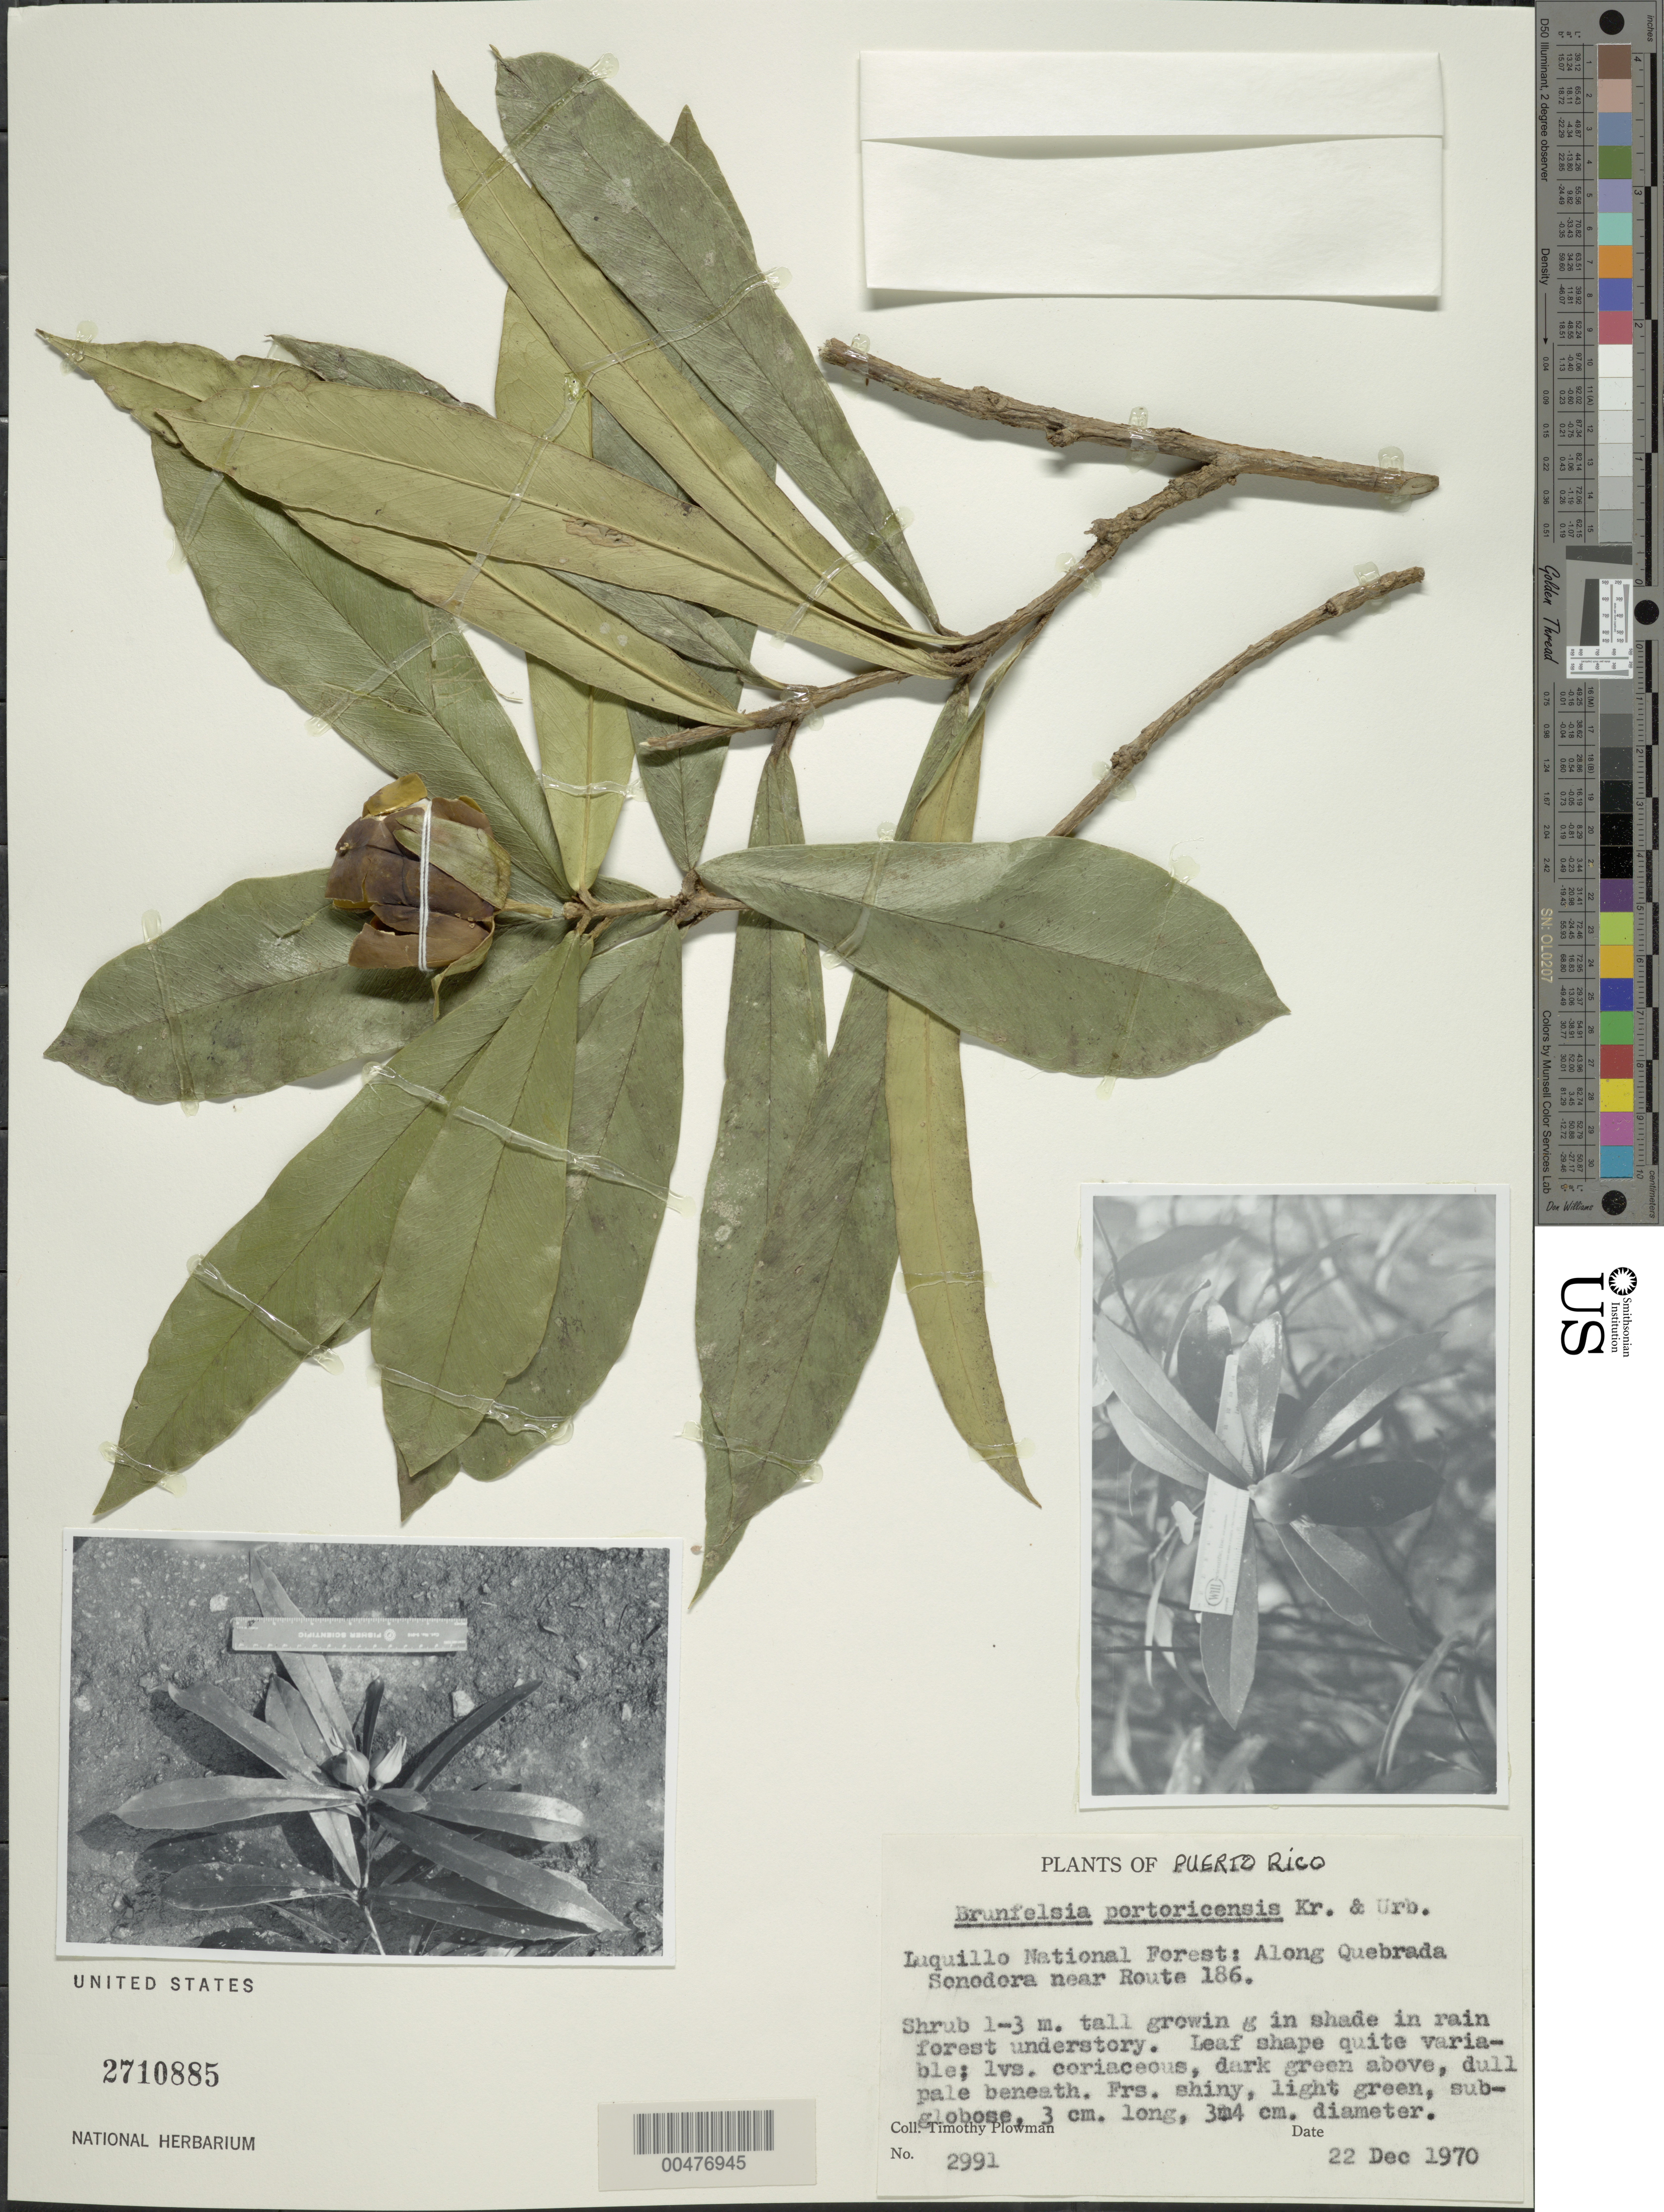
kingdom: Plantae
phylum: Tracheophyta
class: Magnoliopsida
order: Solanales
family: Solanaceae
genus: Brunfelsia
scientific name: Brunfelsia portoricensis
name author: Krug & Urb.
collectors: T. Plowman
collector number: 2991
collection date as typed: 22 Dec 1970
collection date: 1970-12-22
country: Puerto Rico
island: Greater Antilles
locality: Luquillo National Forest: along Quebrada Sonadora near Rt. 186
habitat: In shade of rainforest understory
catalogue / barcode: US 2710885